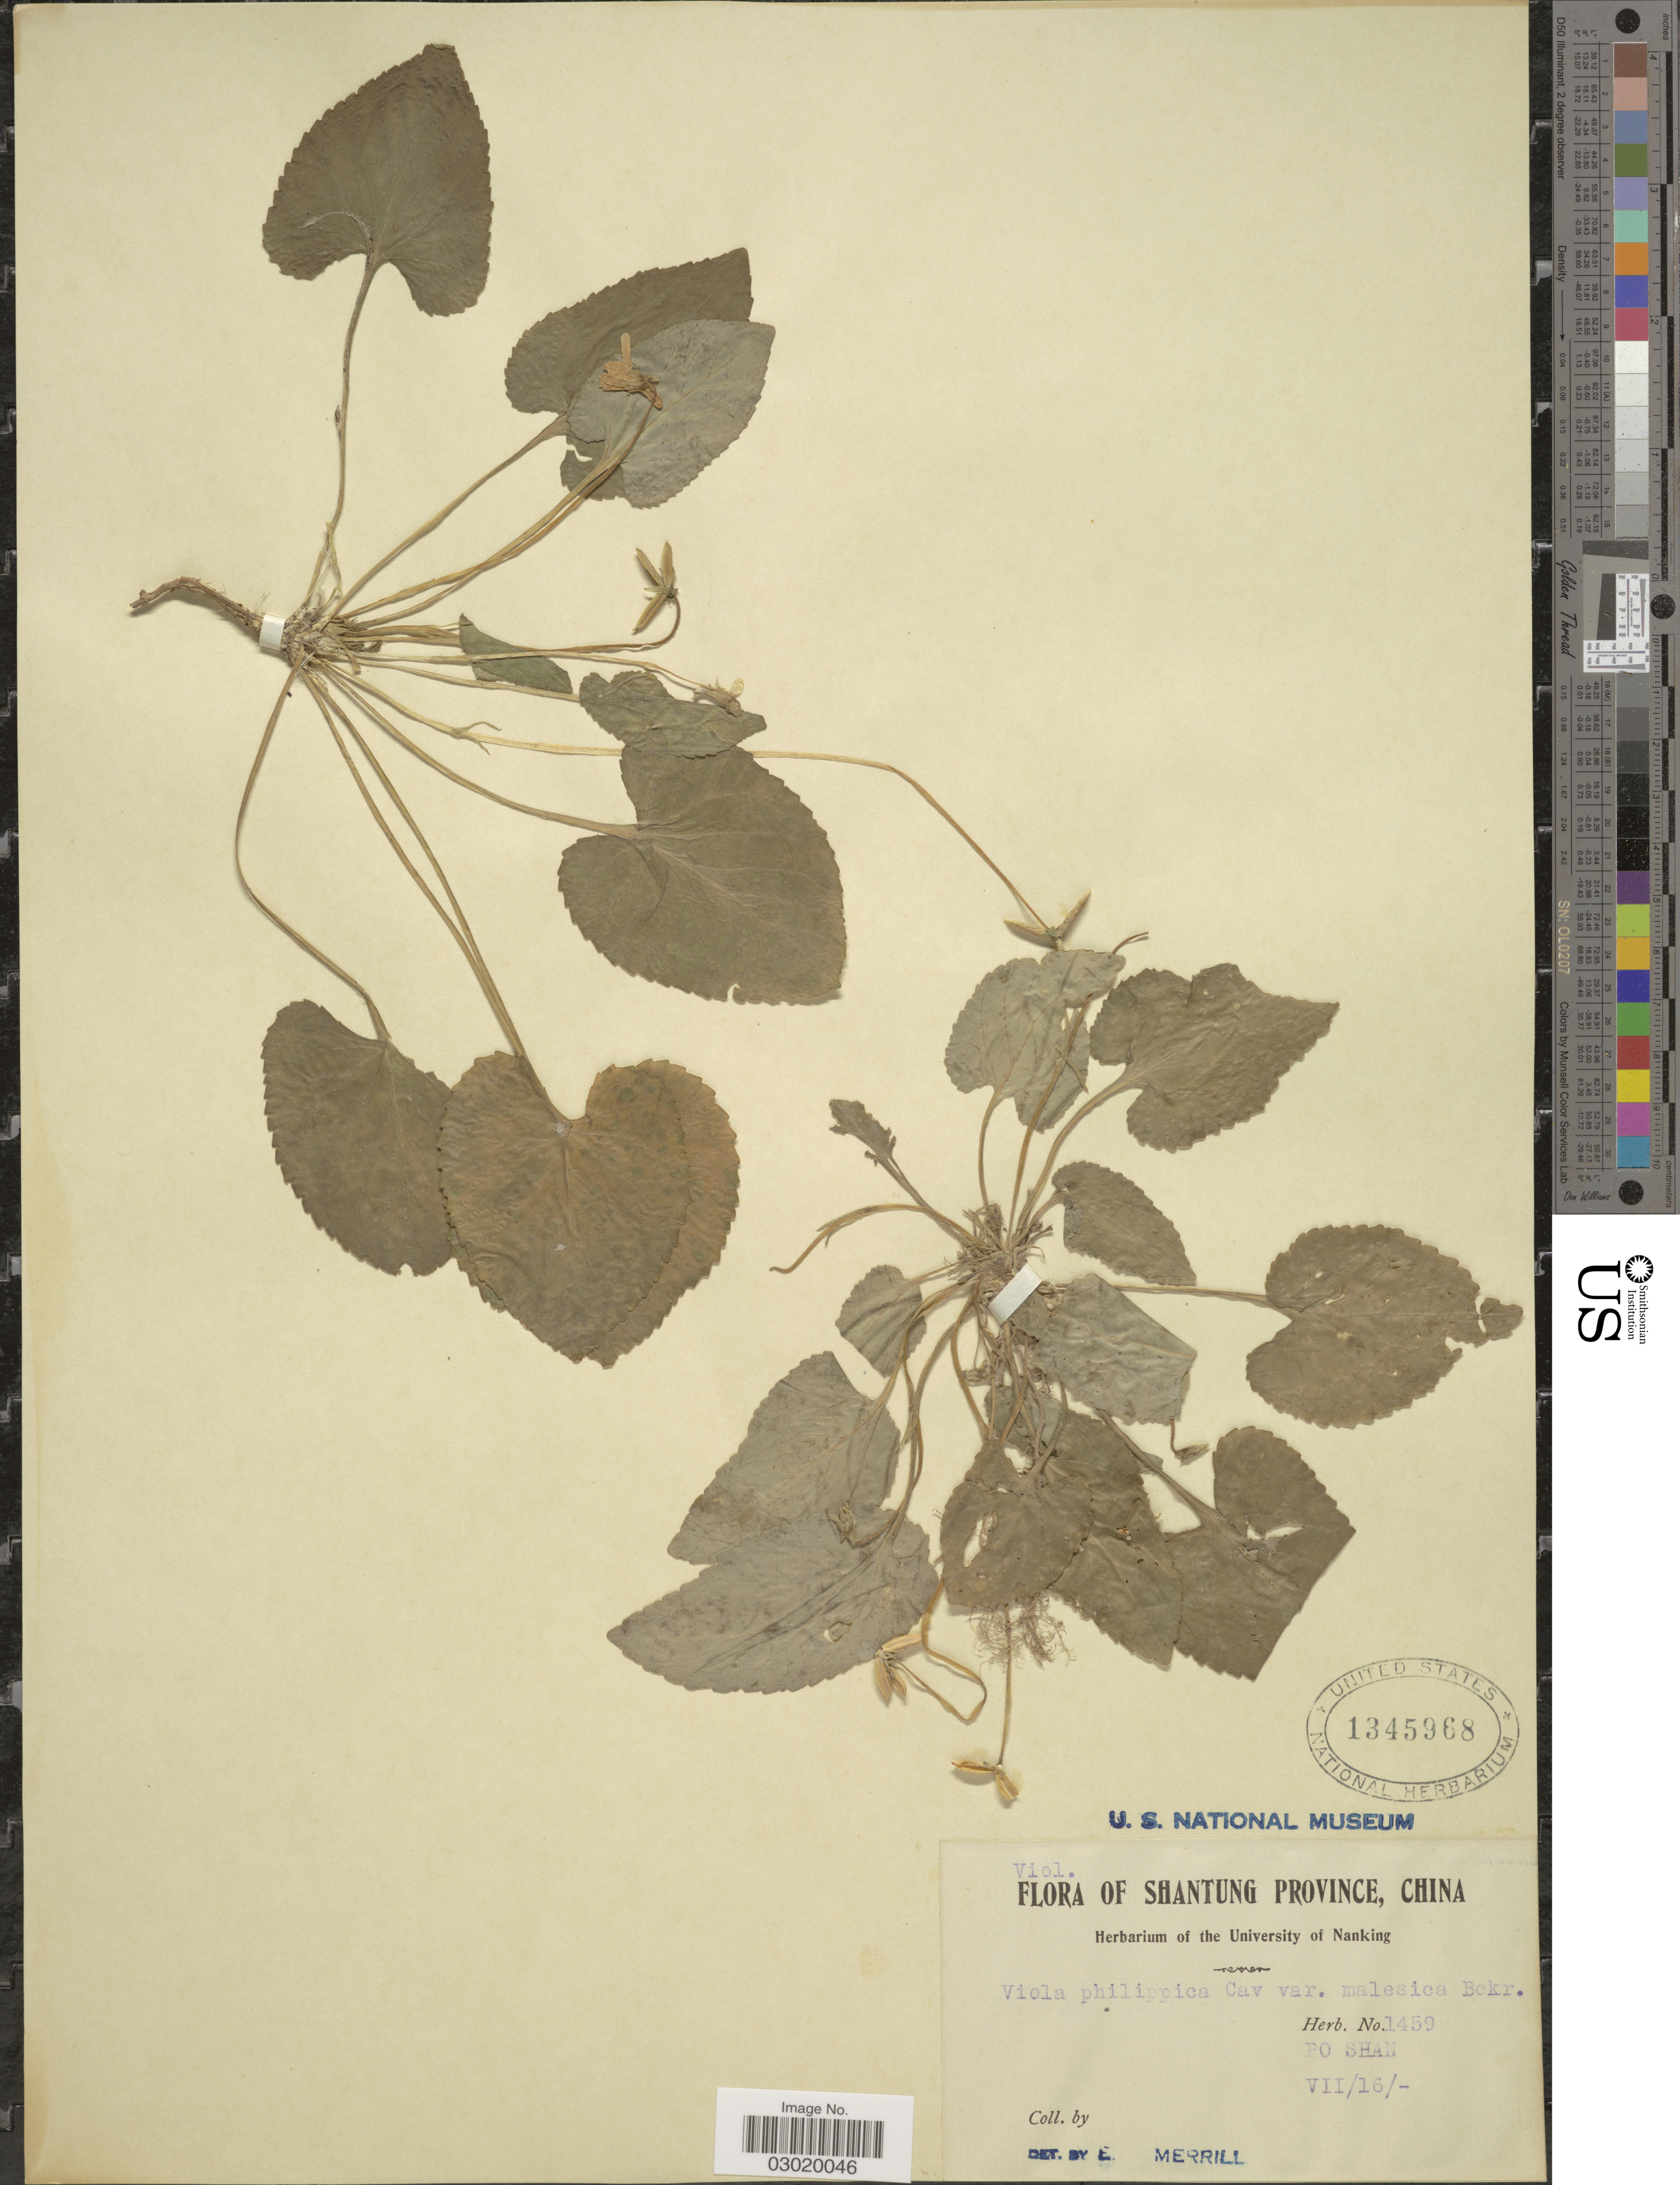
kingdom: Plantae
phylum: Tracheophyta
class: Magnoliopsida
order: Malpighiales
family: Violaceae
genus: Viola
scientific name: Viola patrinii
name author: DC.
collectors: ex herb. University of Nanking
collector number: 1459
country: China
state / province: Shandong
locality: Shantung Province. Po Shan.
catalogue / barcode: US 1345968